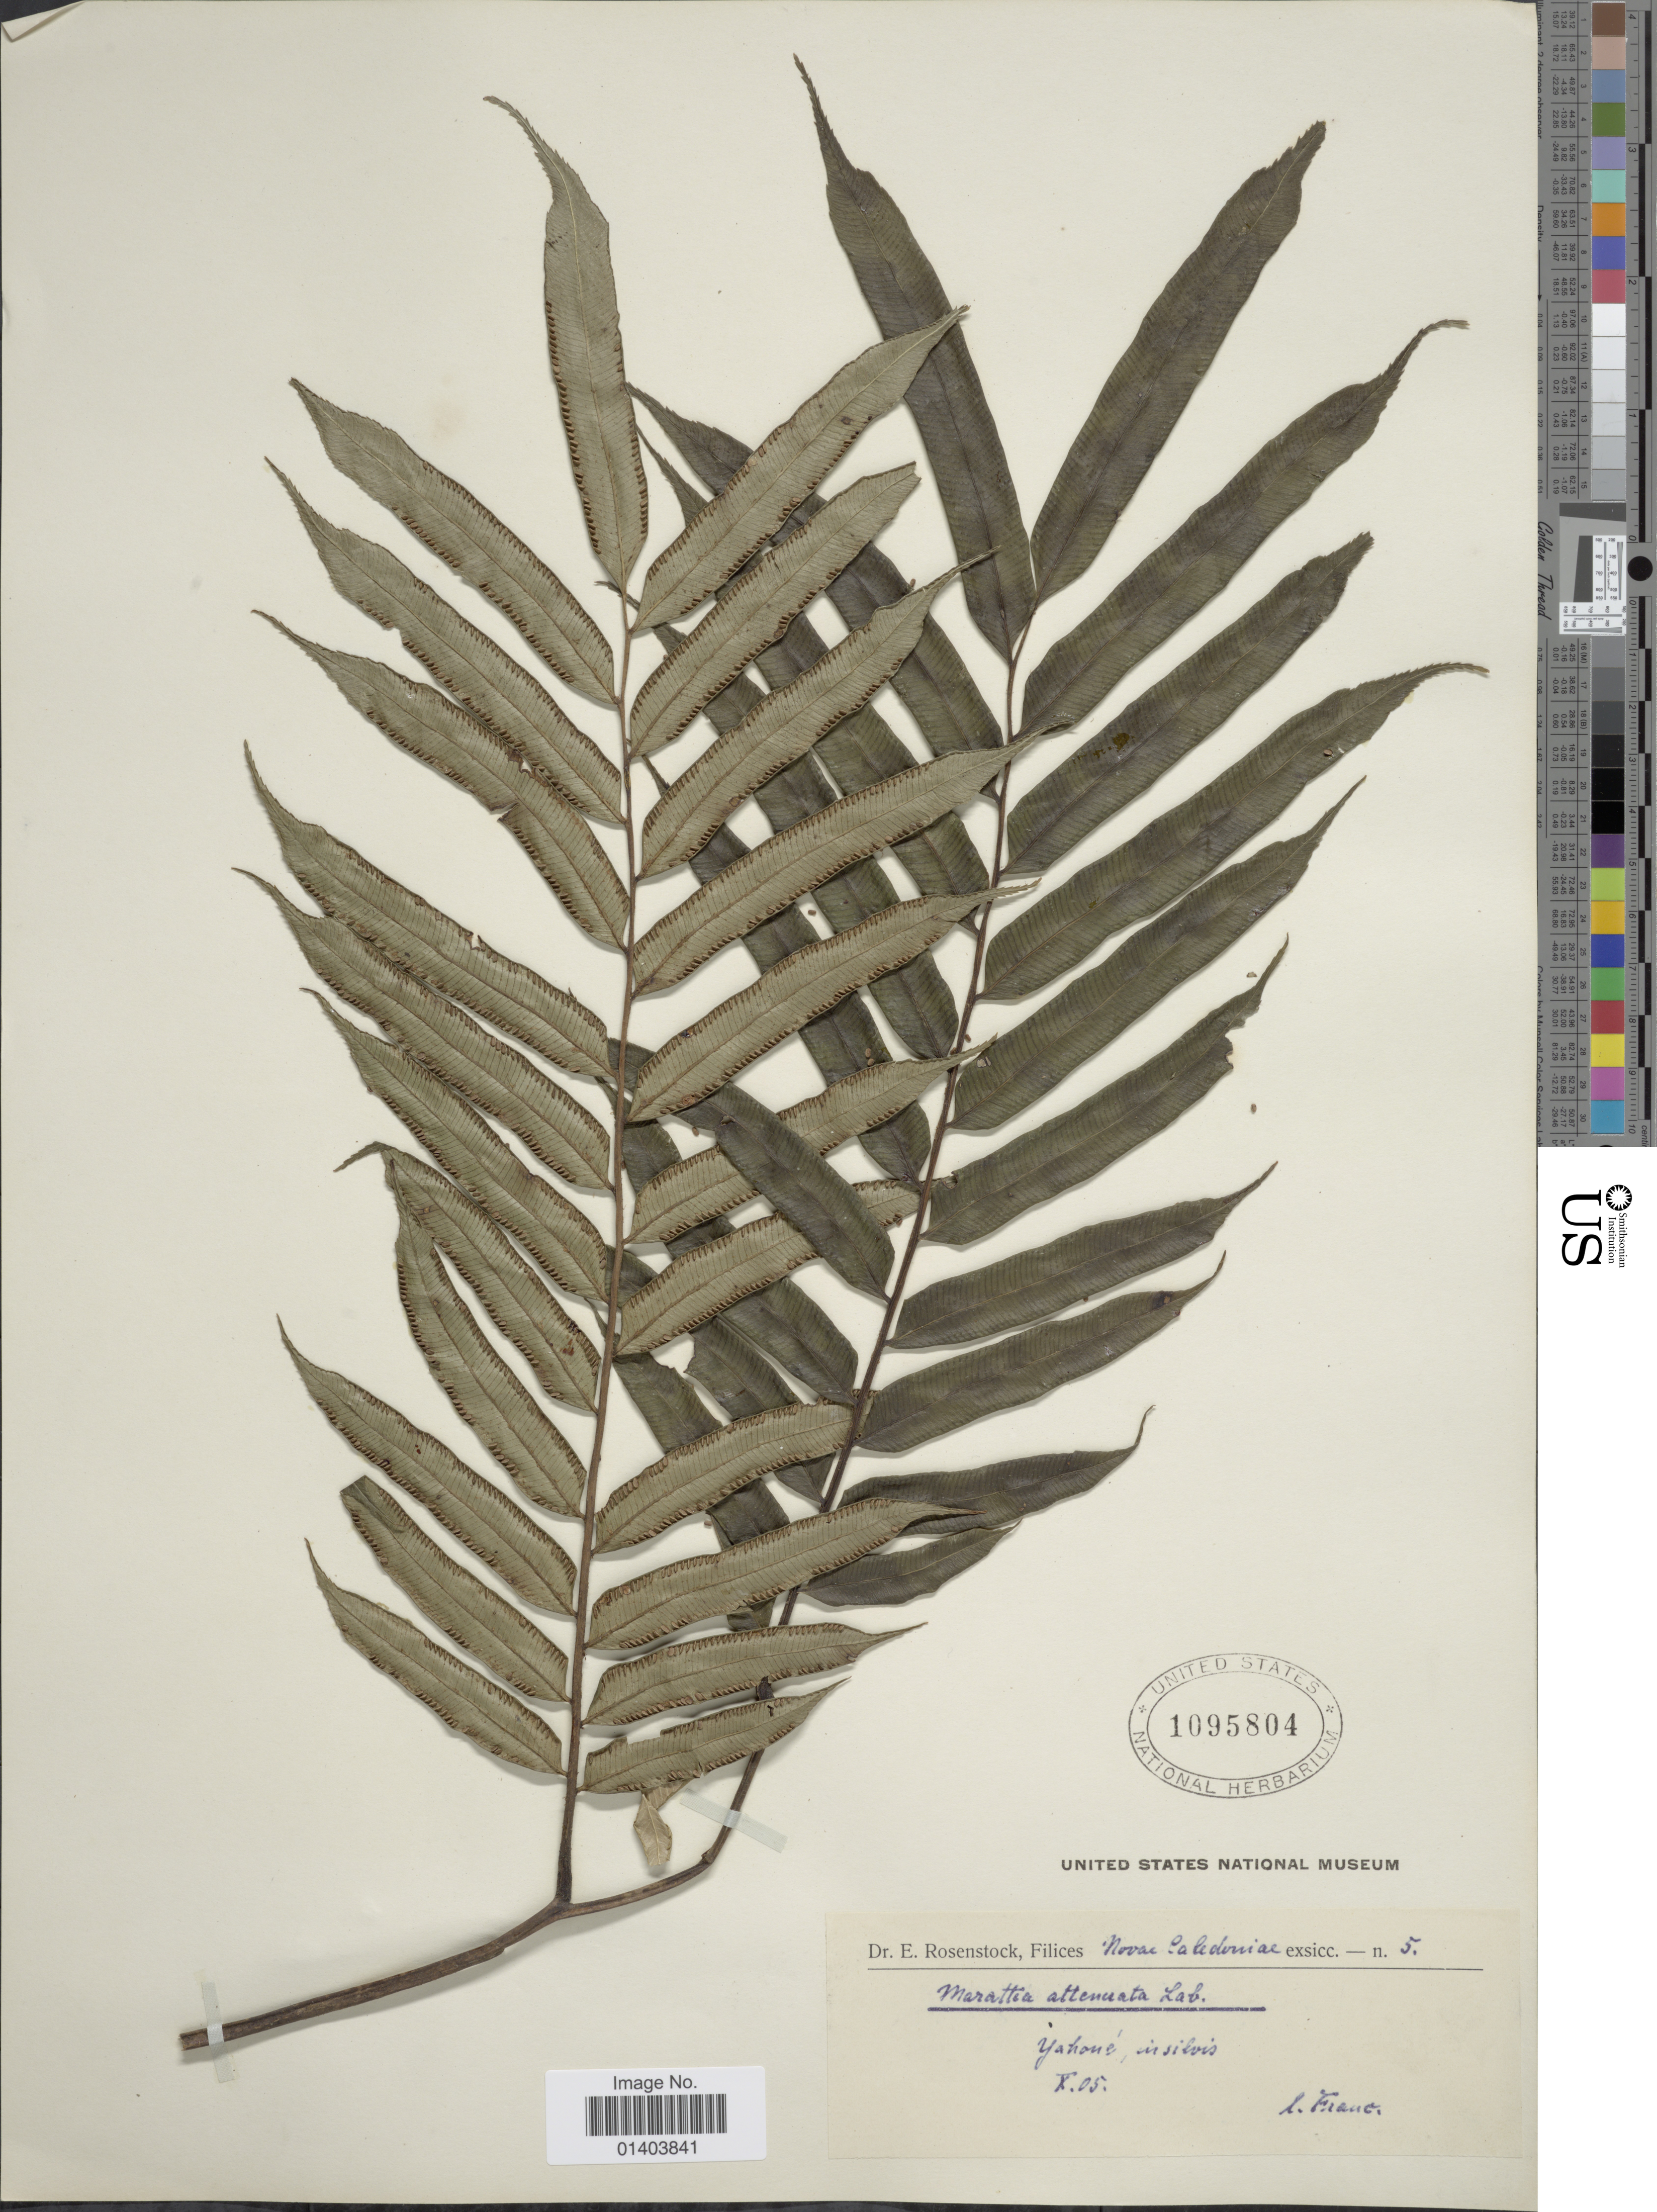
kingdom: Plantae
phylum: Tracheophyta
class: Polypodiopsida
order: Marattiales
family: Marattiaceae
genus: Ptisana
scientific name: Ptisana attenuata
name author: (Labill.) Murdock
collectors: I. Franc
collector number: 5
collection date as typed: Transcribed d/m/y: /10/5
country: New Caledonia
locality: Yahoué, in silvis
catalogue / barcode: US 1095804